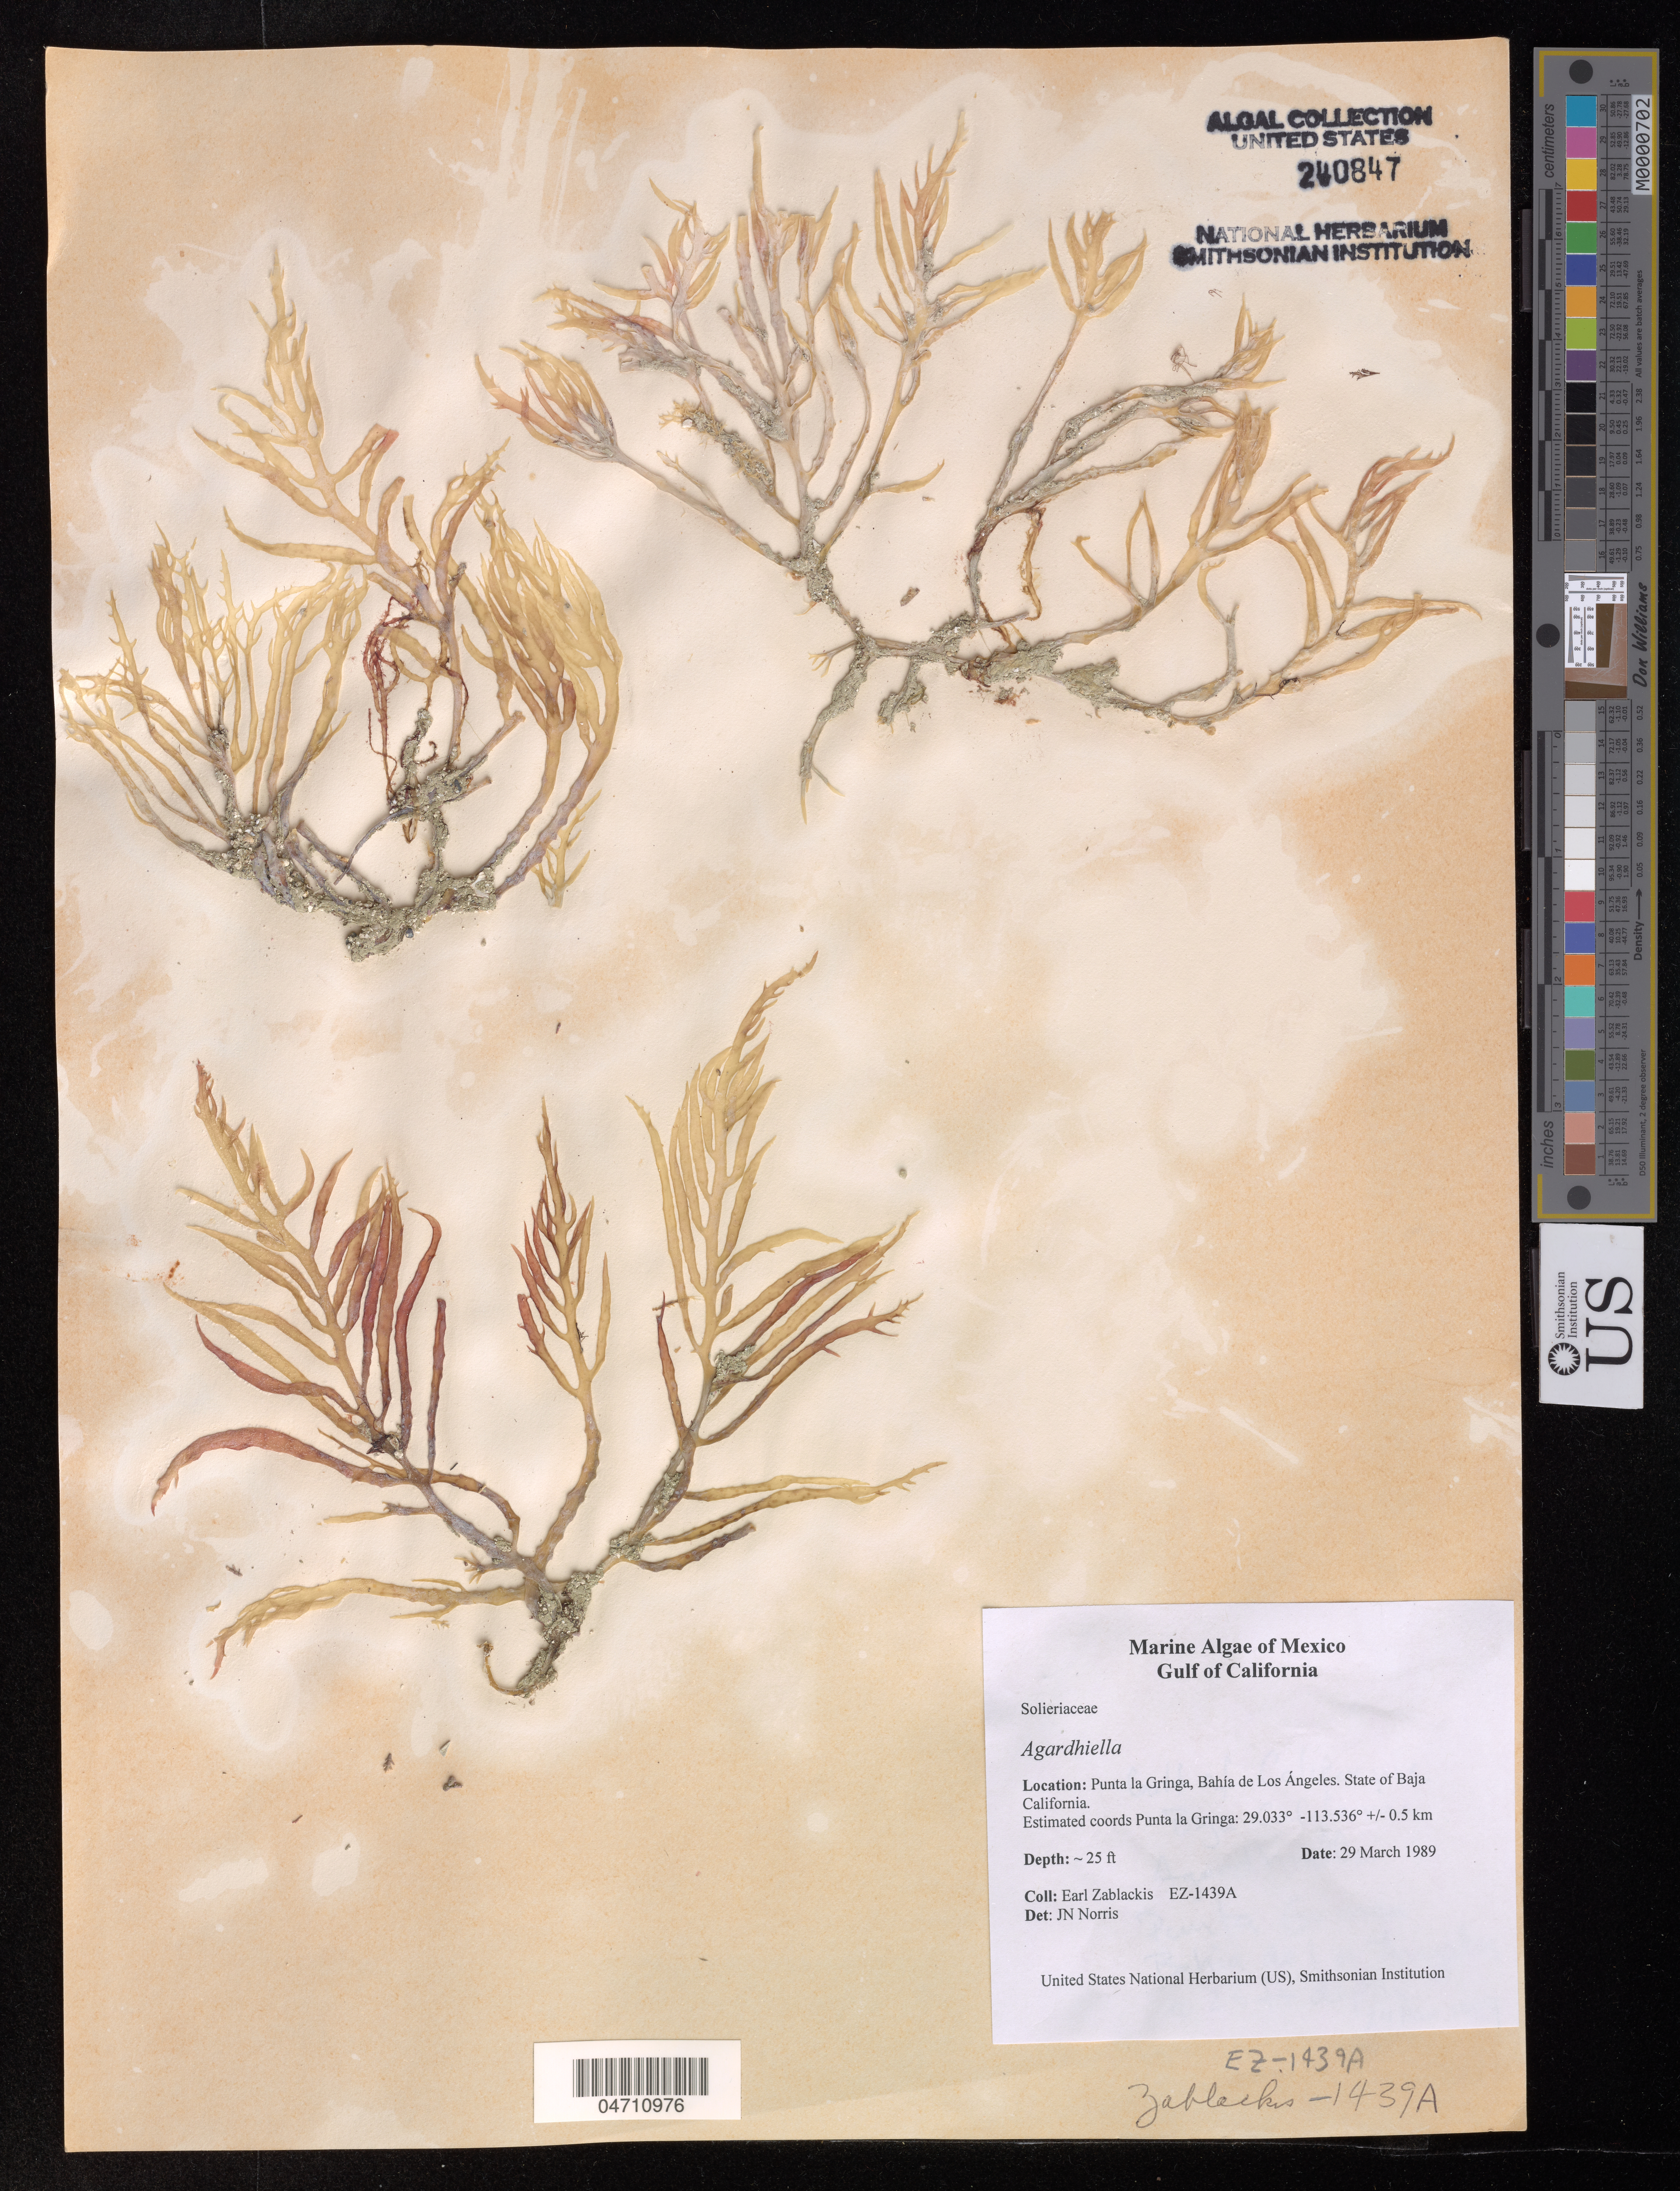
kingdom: Plantae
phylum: Rhodophyta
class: Florideophyceae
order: Gigartinales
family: Solieriaceae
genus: Agardhiella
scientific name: Agardhiella sp.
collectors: E. Zablackis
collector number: EZ-1439A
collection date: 1989-03-29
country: Mexico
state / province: Baja California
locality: Gulf of Carolina, Punta la Gringa, Bahía de Los Ángeles.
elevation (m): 8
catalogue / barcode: US 240847